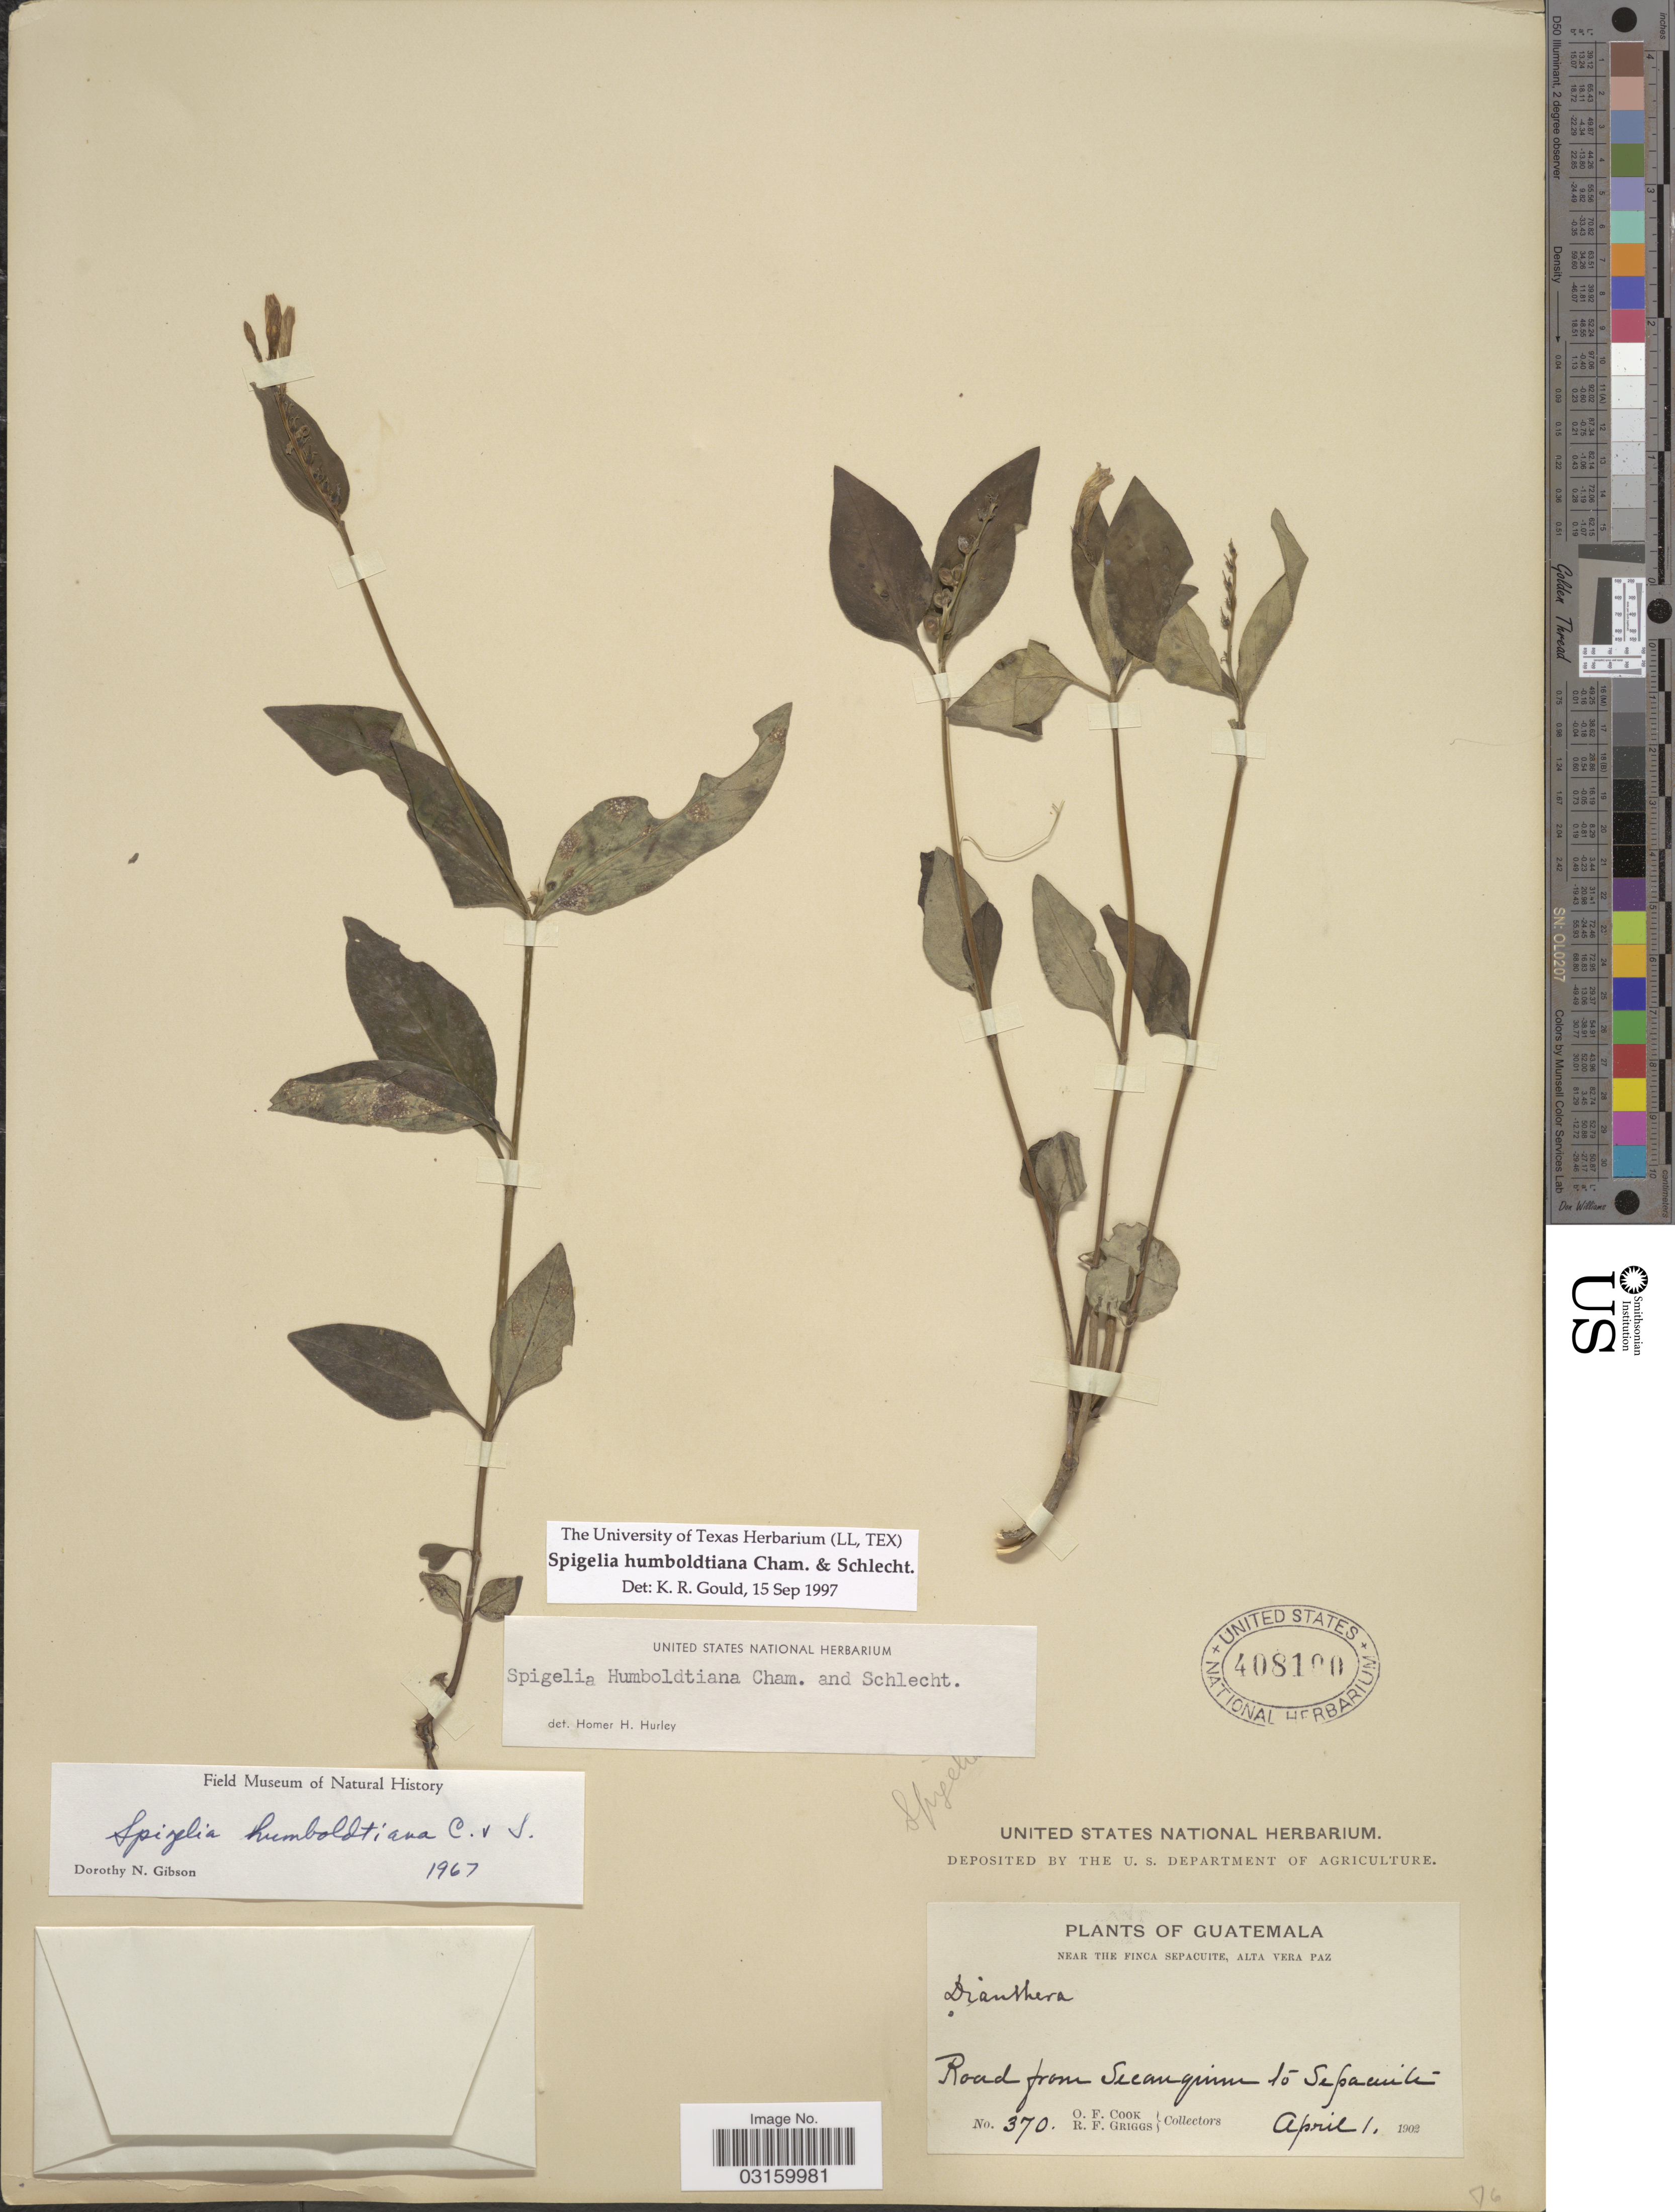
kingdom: Plantae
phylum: Tracheophyta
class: Magnoliopsida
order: Gentianales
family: Loganiaceae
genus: Spigelia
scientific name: Spigelia humboldtiana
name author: Cham. & Schltdl.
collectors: O. F. Cook & R. F. Griggs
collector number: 370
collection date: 1902-04-01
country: Guatemala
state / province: Alta Verapaz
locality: Near the Finca Sepacuite, Alta Vera Paz, Road from Secanquim to Sepacuite.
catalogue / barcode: US 408190